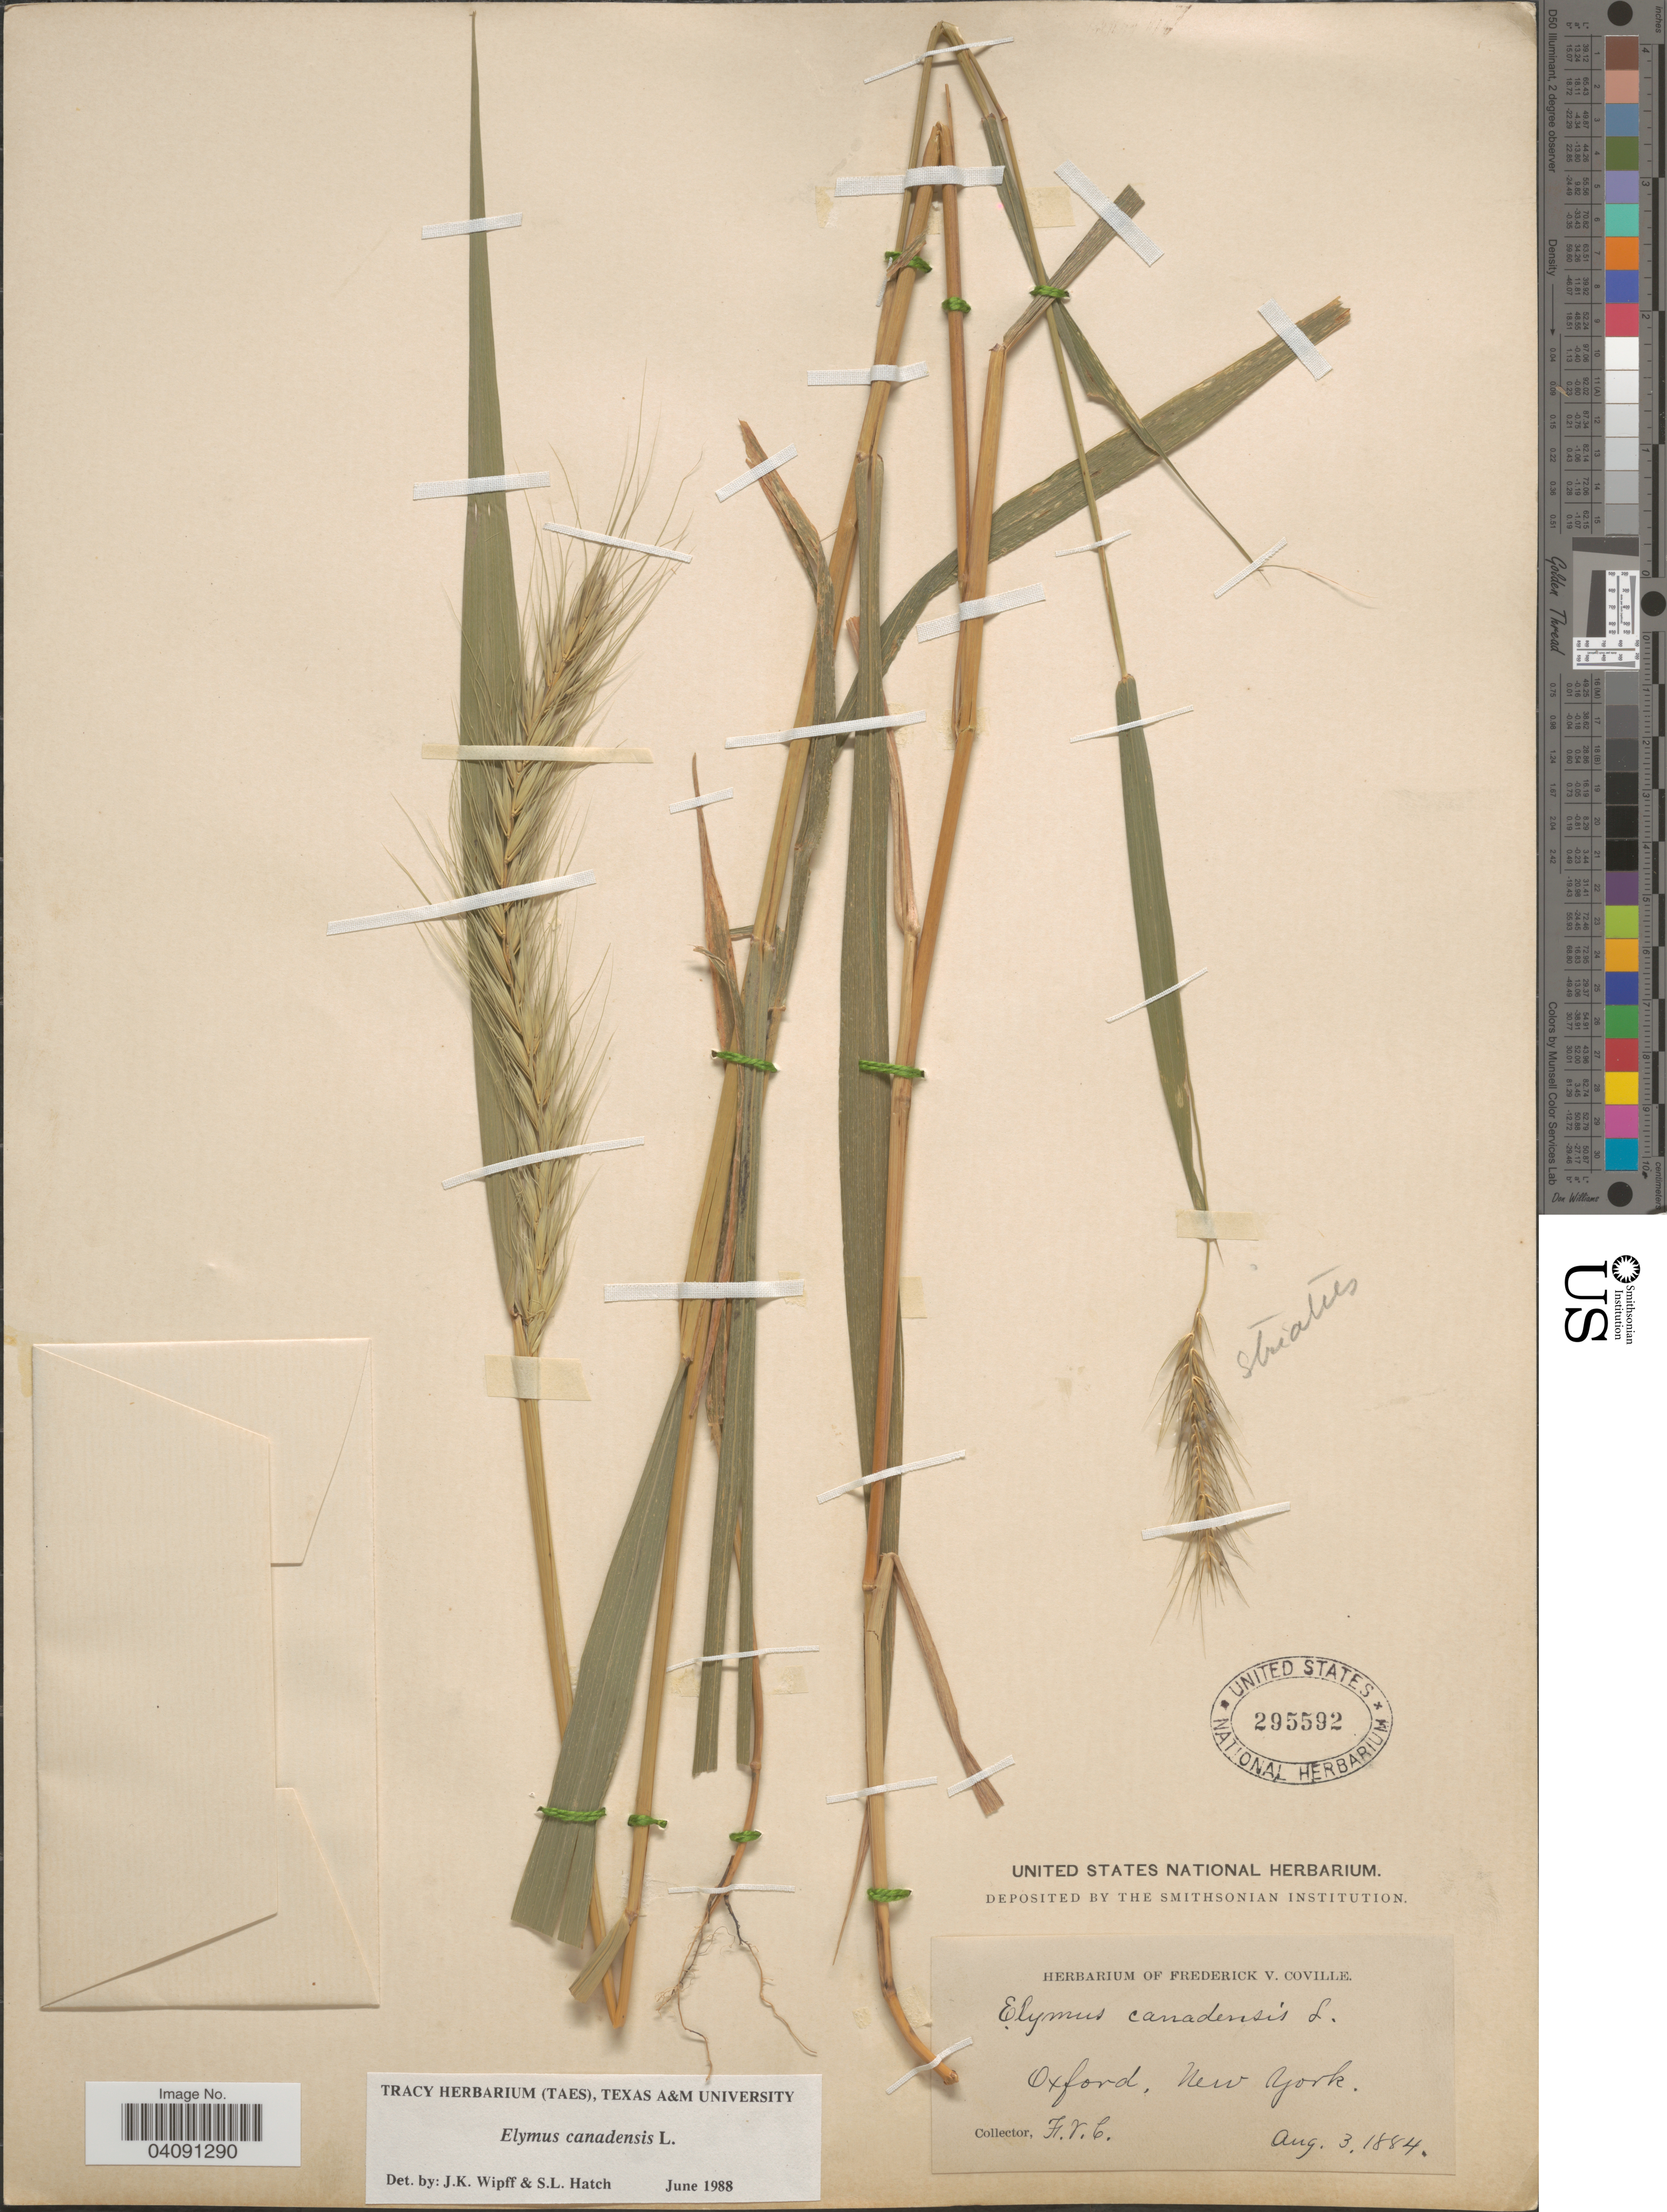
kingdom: Plantae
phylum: Tracheophyta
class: Liliopsida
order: Poales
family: Poaceae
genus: Elymus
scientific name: Elymus canadensis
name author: L.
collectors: F. V. Coville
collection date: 1884-08-03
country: United States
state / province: New York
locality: Oxford.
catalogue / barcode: US 295592